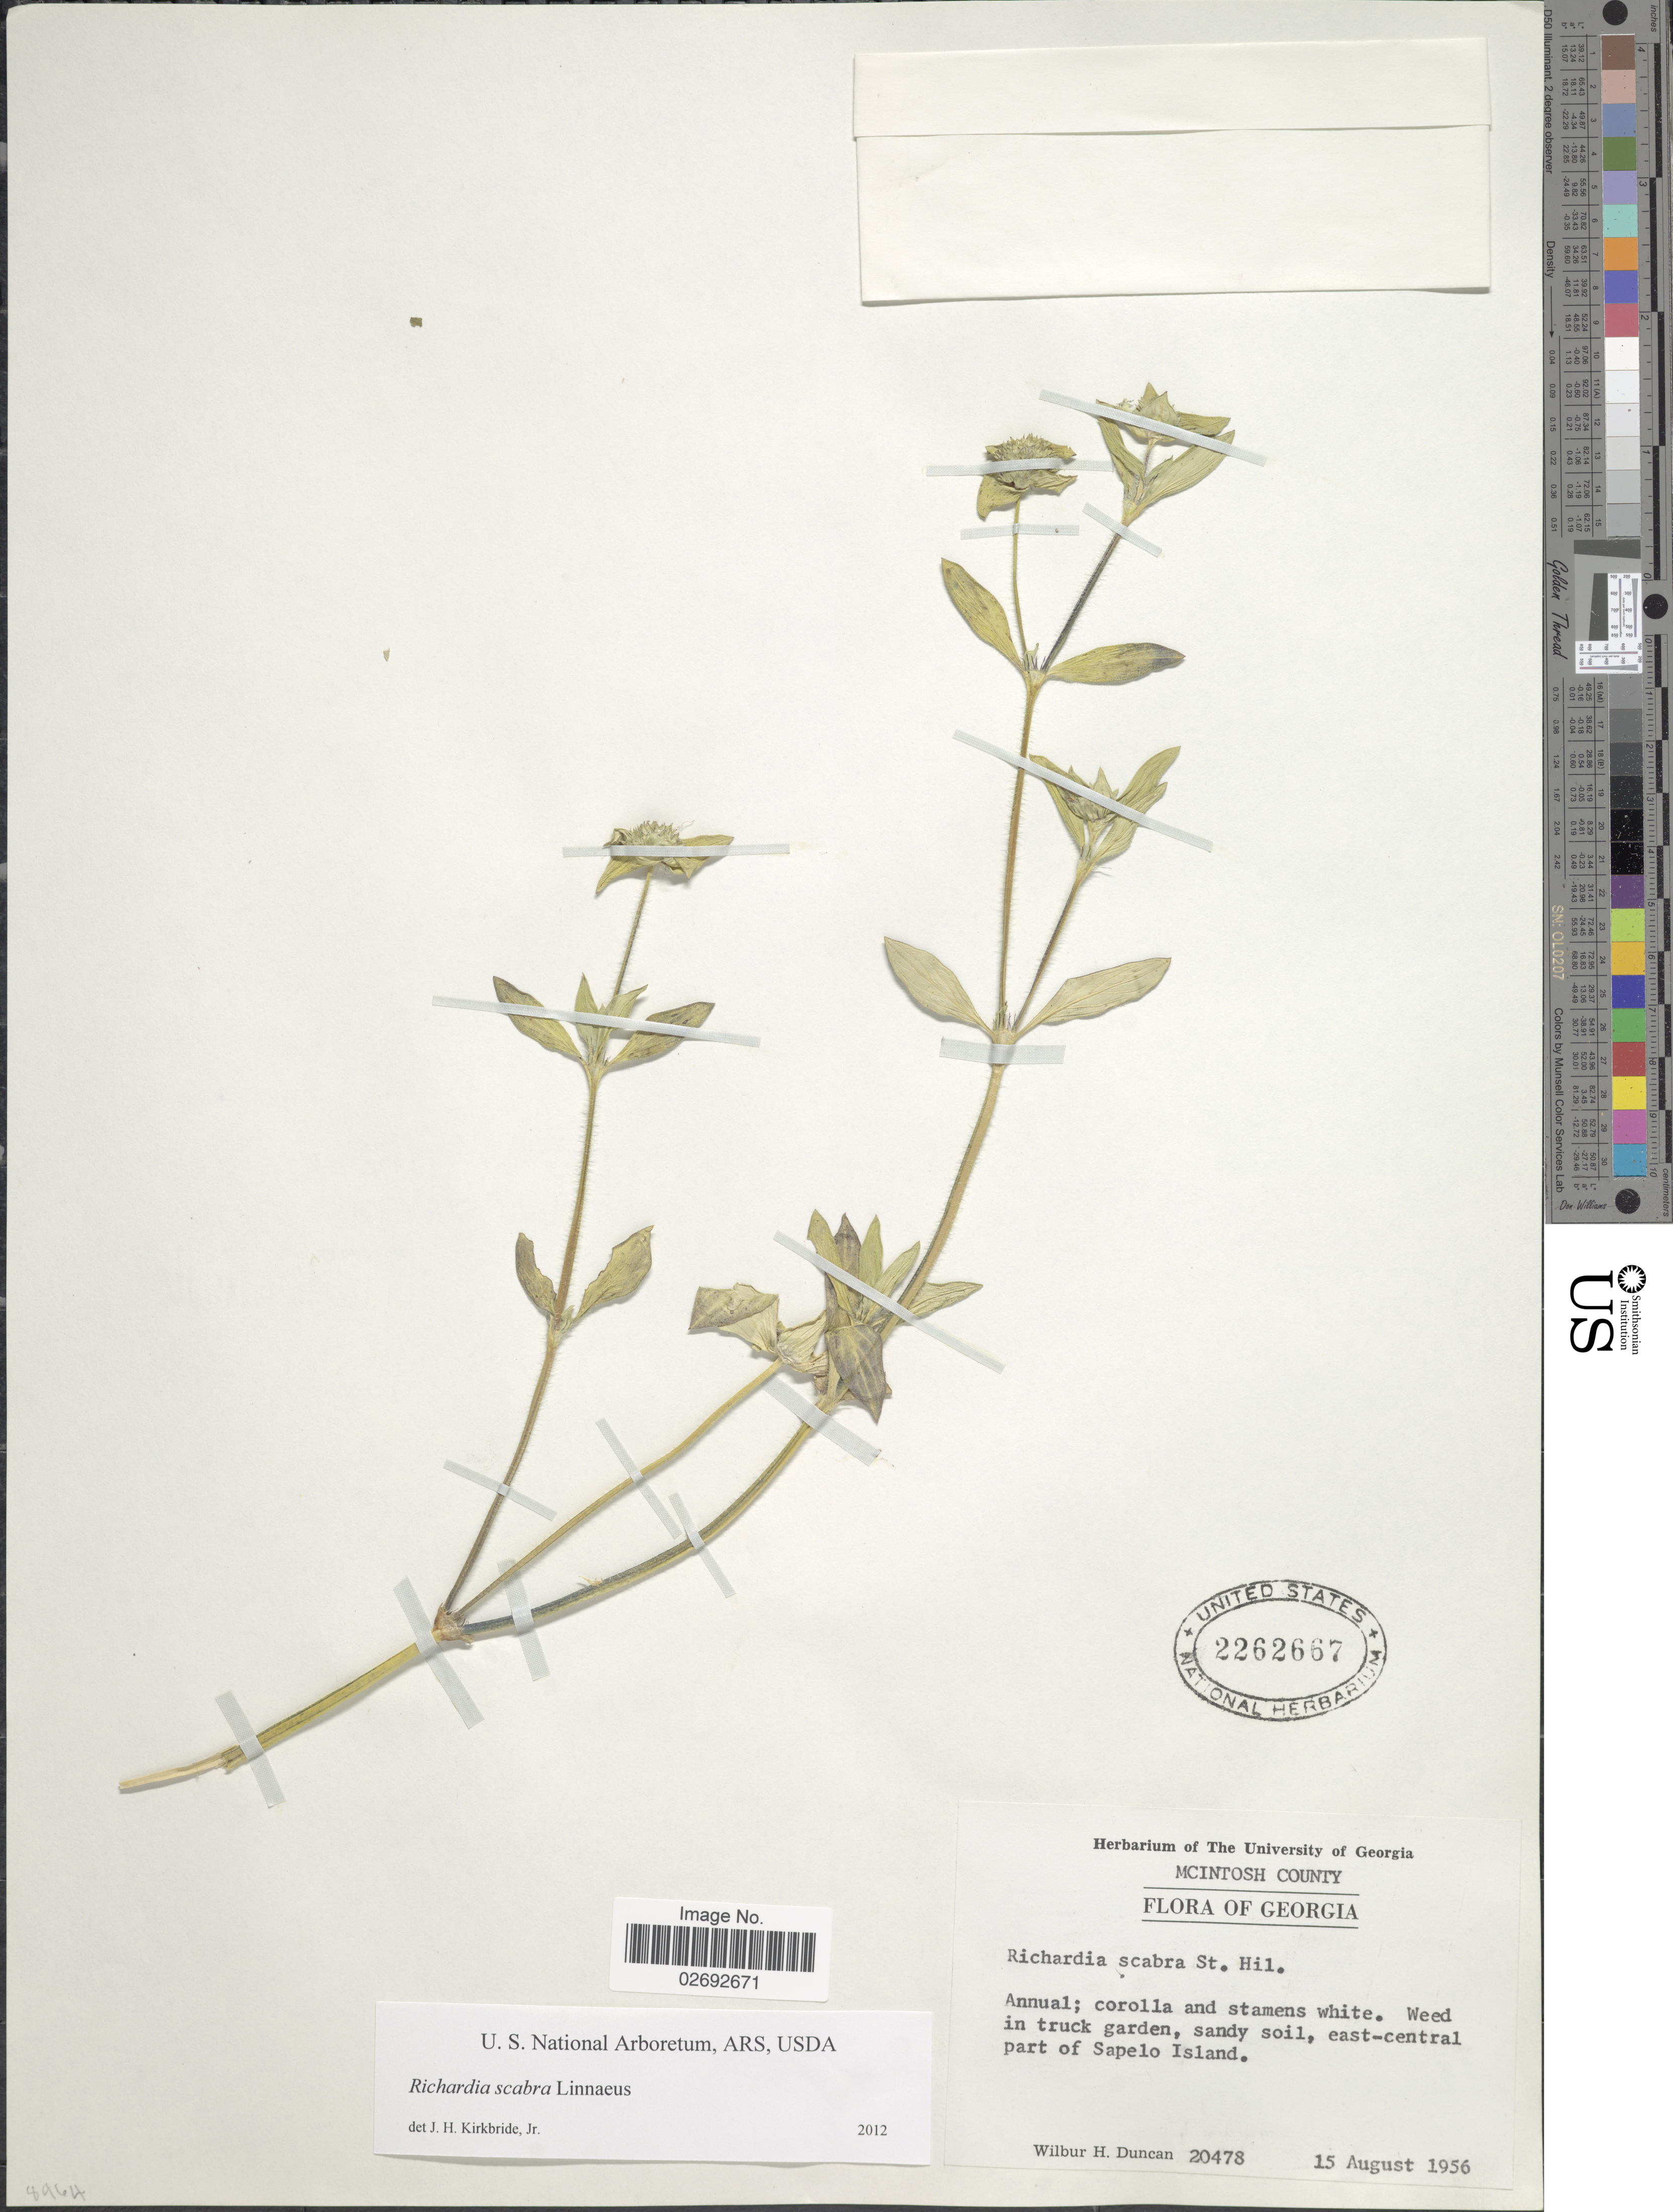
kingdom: Plantae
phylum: Tracheophyta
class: Magnoliopsida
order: Gentianales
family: Rubiaceae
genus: Richardia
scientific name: Richardia scabra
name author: L.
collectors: W. H. Duncan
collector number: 20478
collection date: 1956-08-15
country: United States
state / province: Georgia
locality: McIntosh County, east central part of Sapelo Island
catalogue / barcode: US 2262667